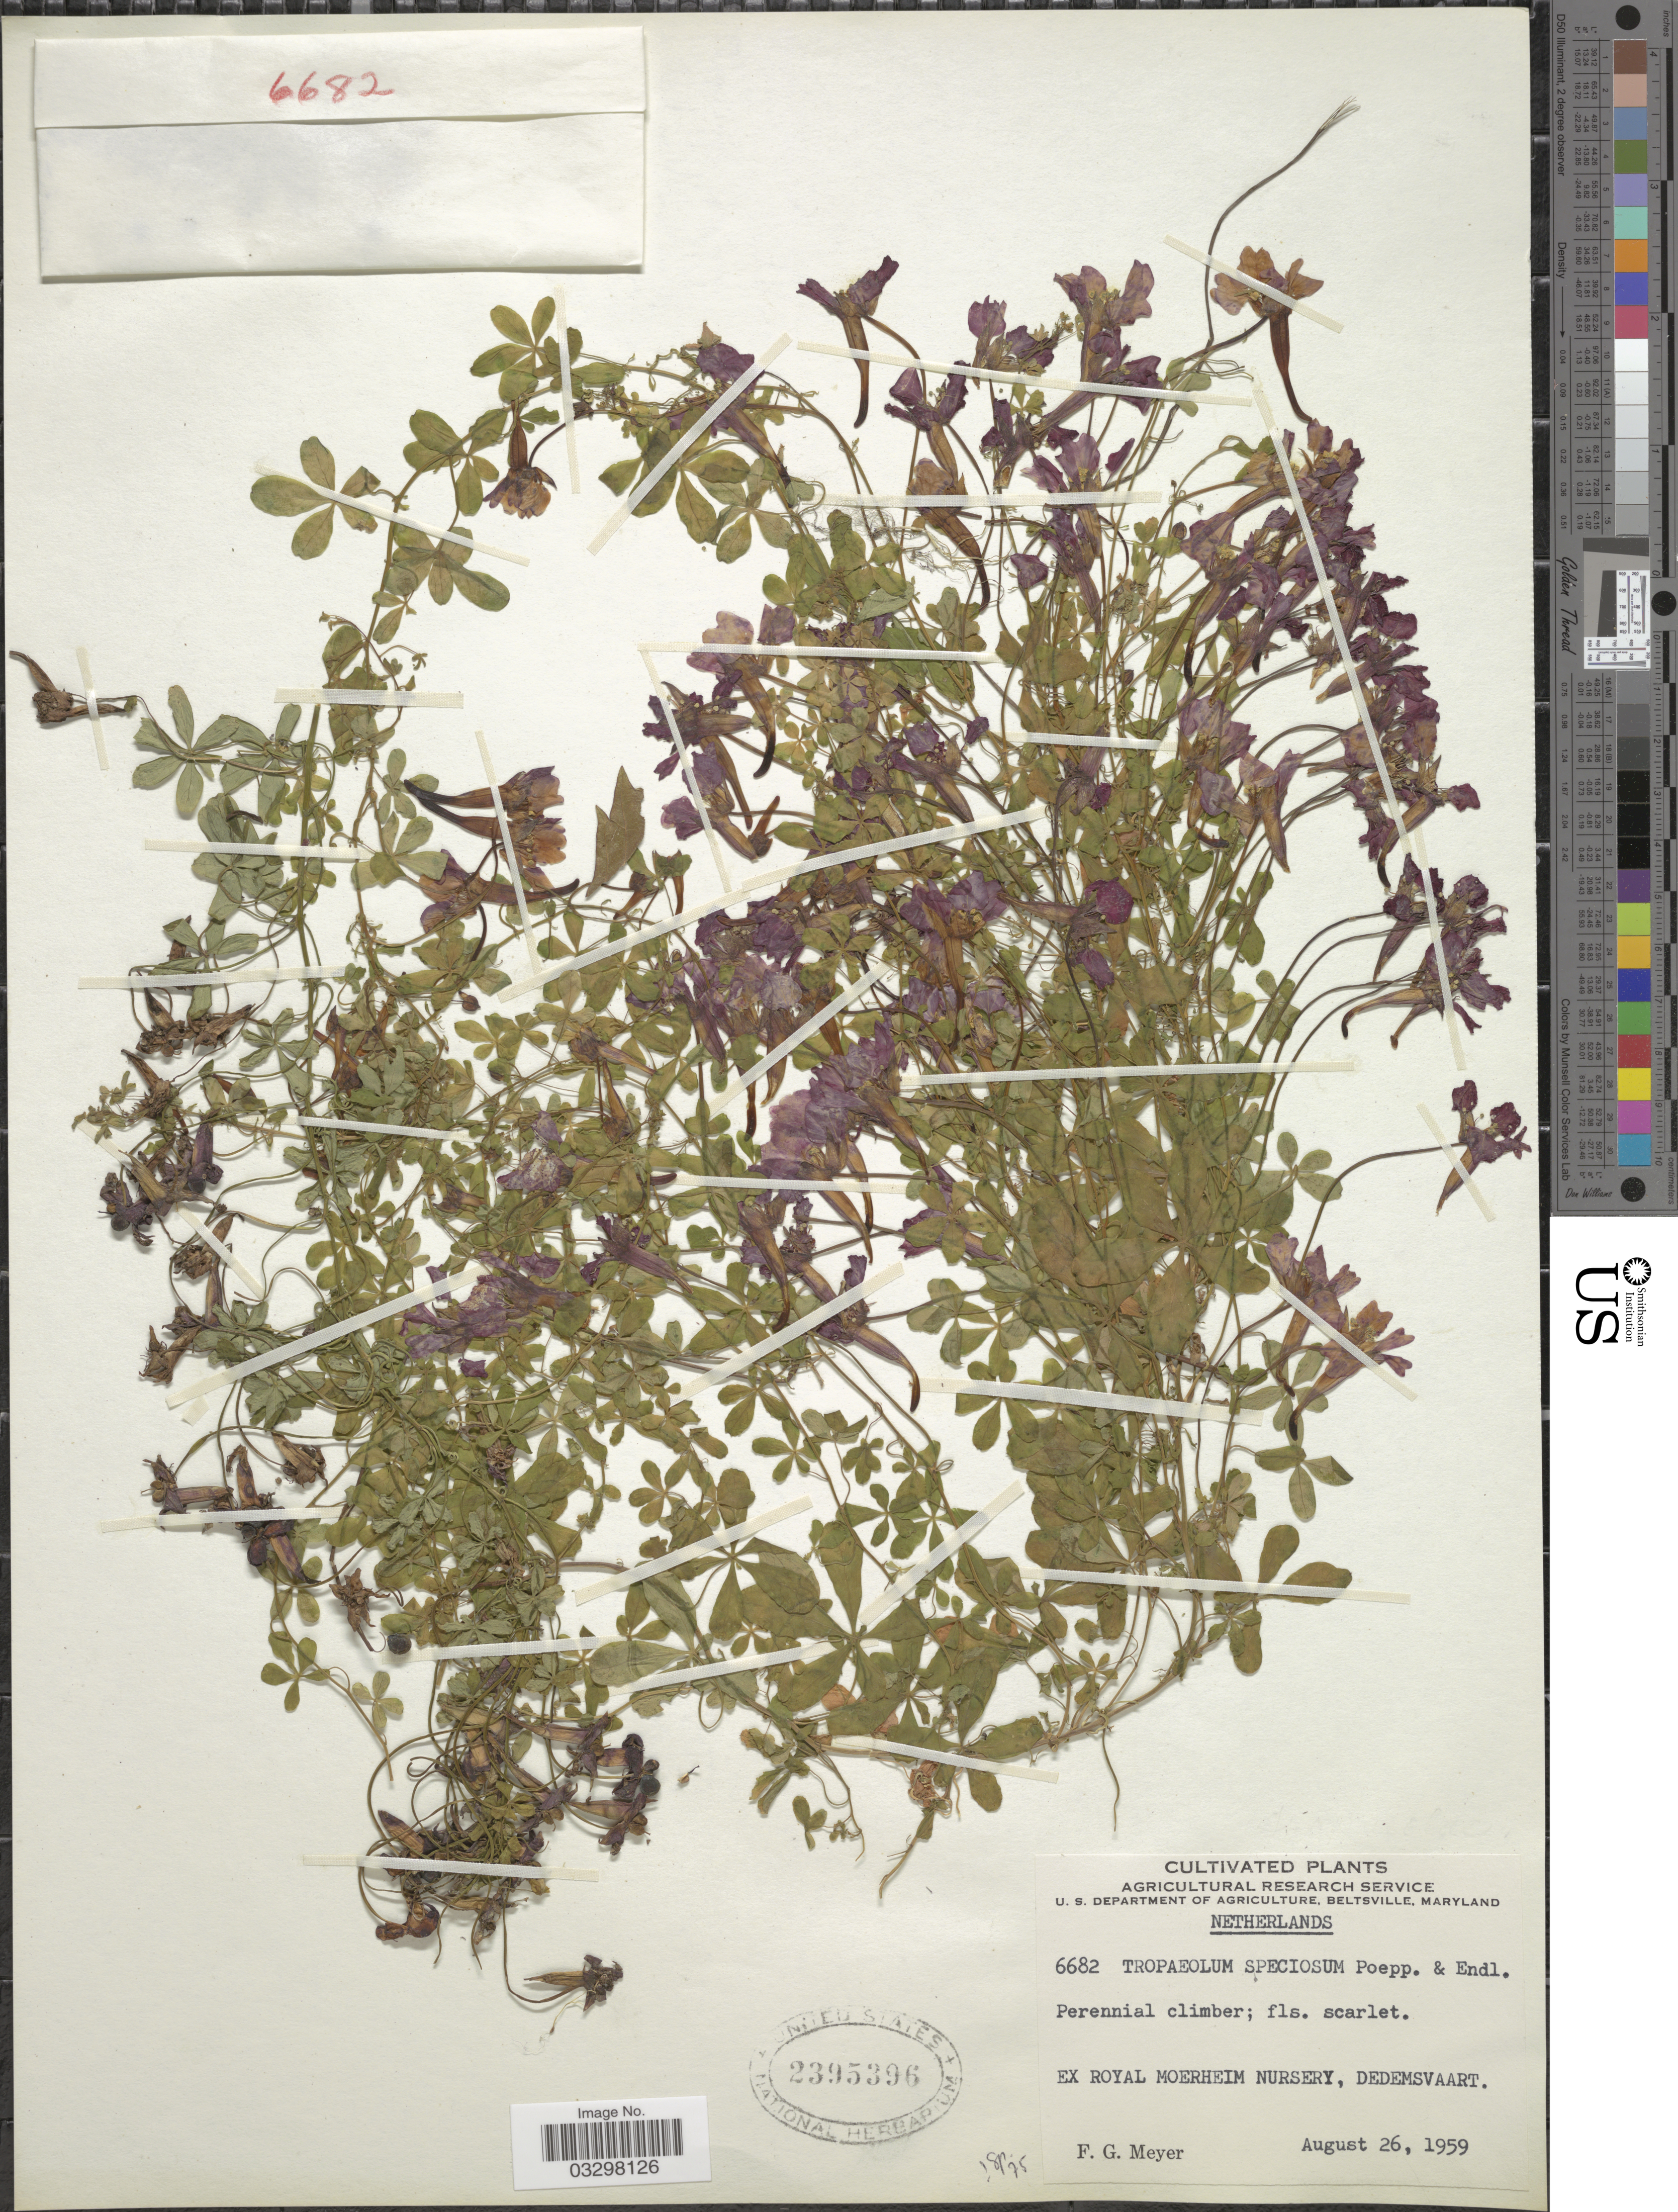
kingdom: Plantae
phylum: Tracheophyta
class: Magnoliopsida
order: Brassicales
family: Tropaeolaceae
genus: Tropaeolum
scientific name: Tropaeolum speciosum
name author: Poepp. & Endl.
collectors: F. G. Meyer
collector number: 6682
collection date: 1959-08-26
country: Netherlands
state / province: Overijssel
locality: Ex Royal Moerheim Nursery, Dedemsvaart.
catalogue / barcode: US 2395396